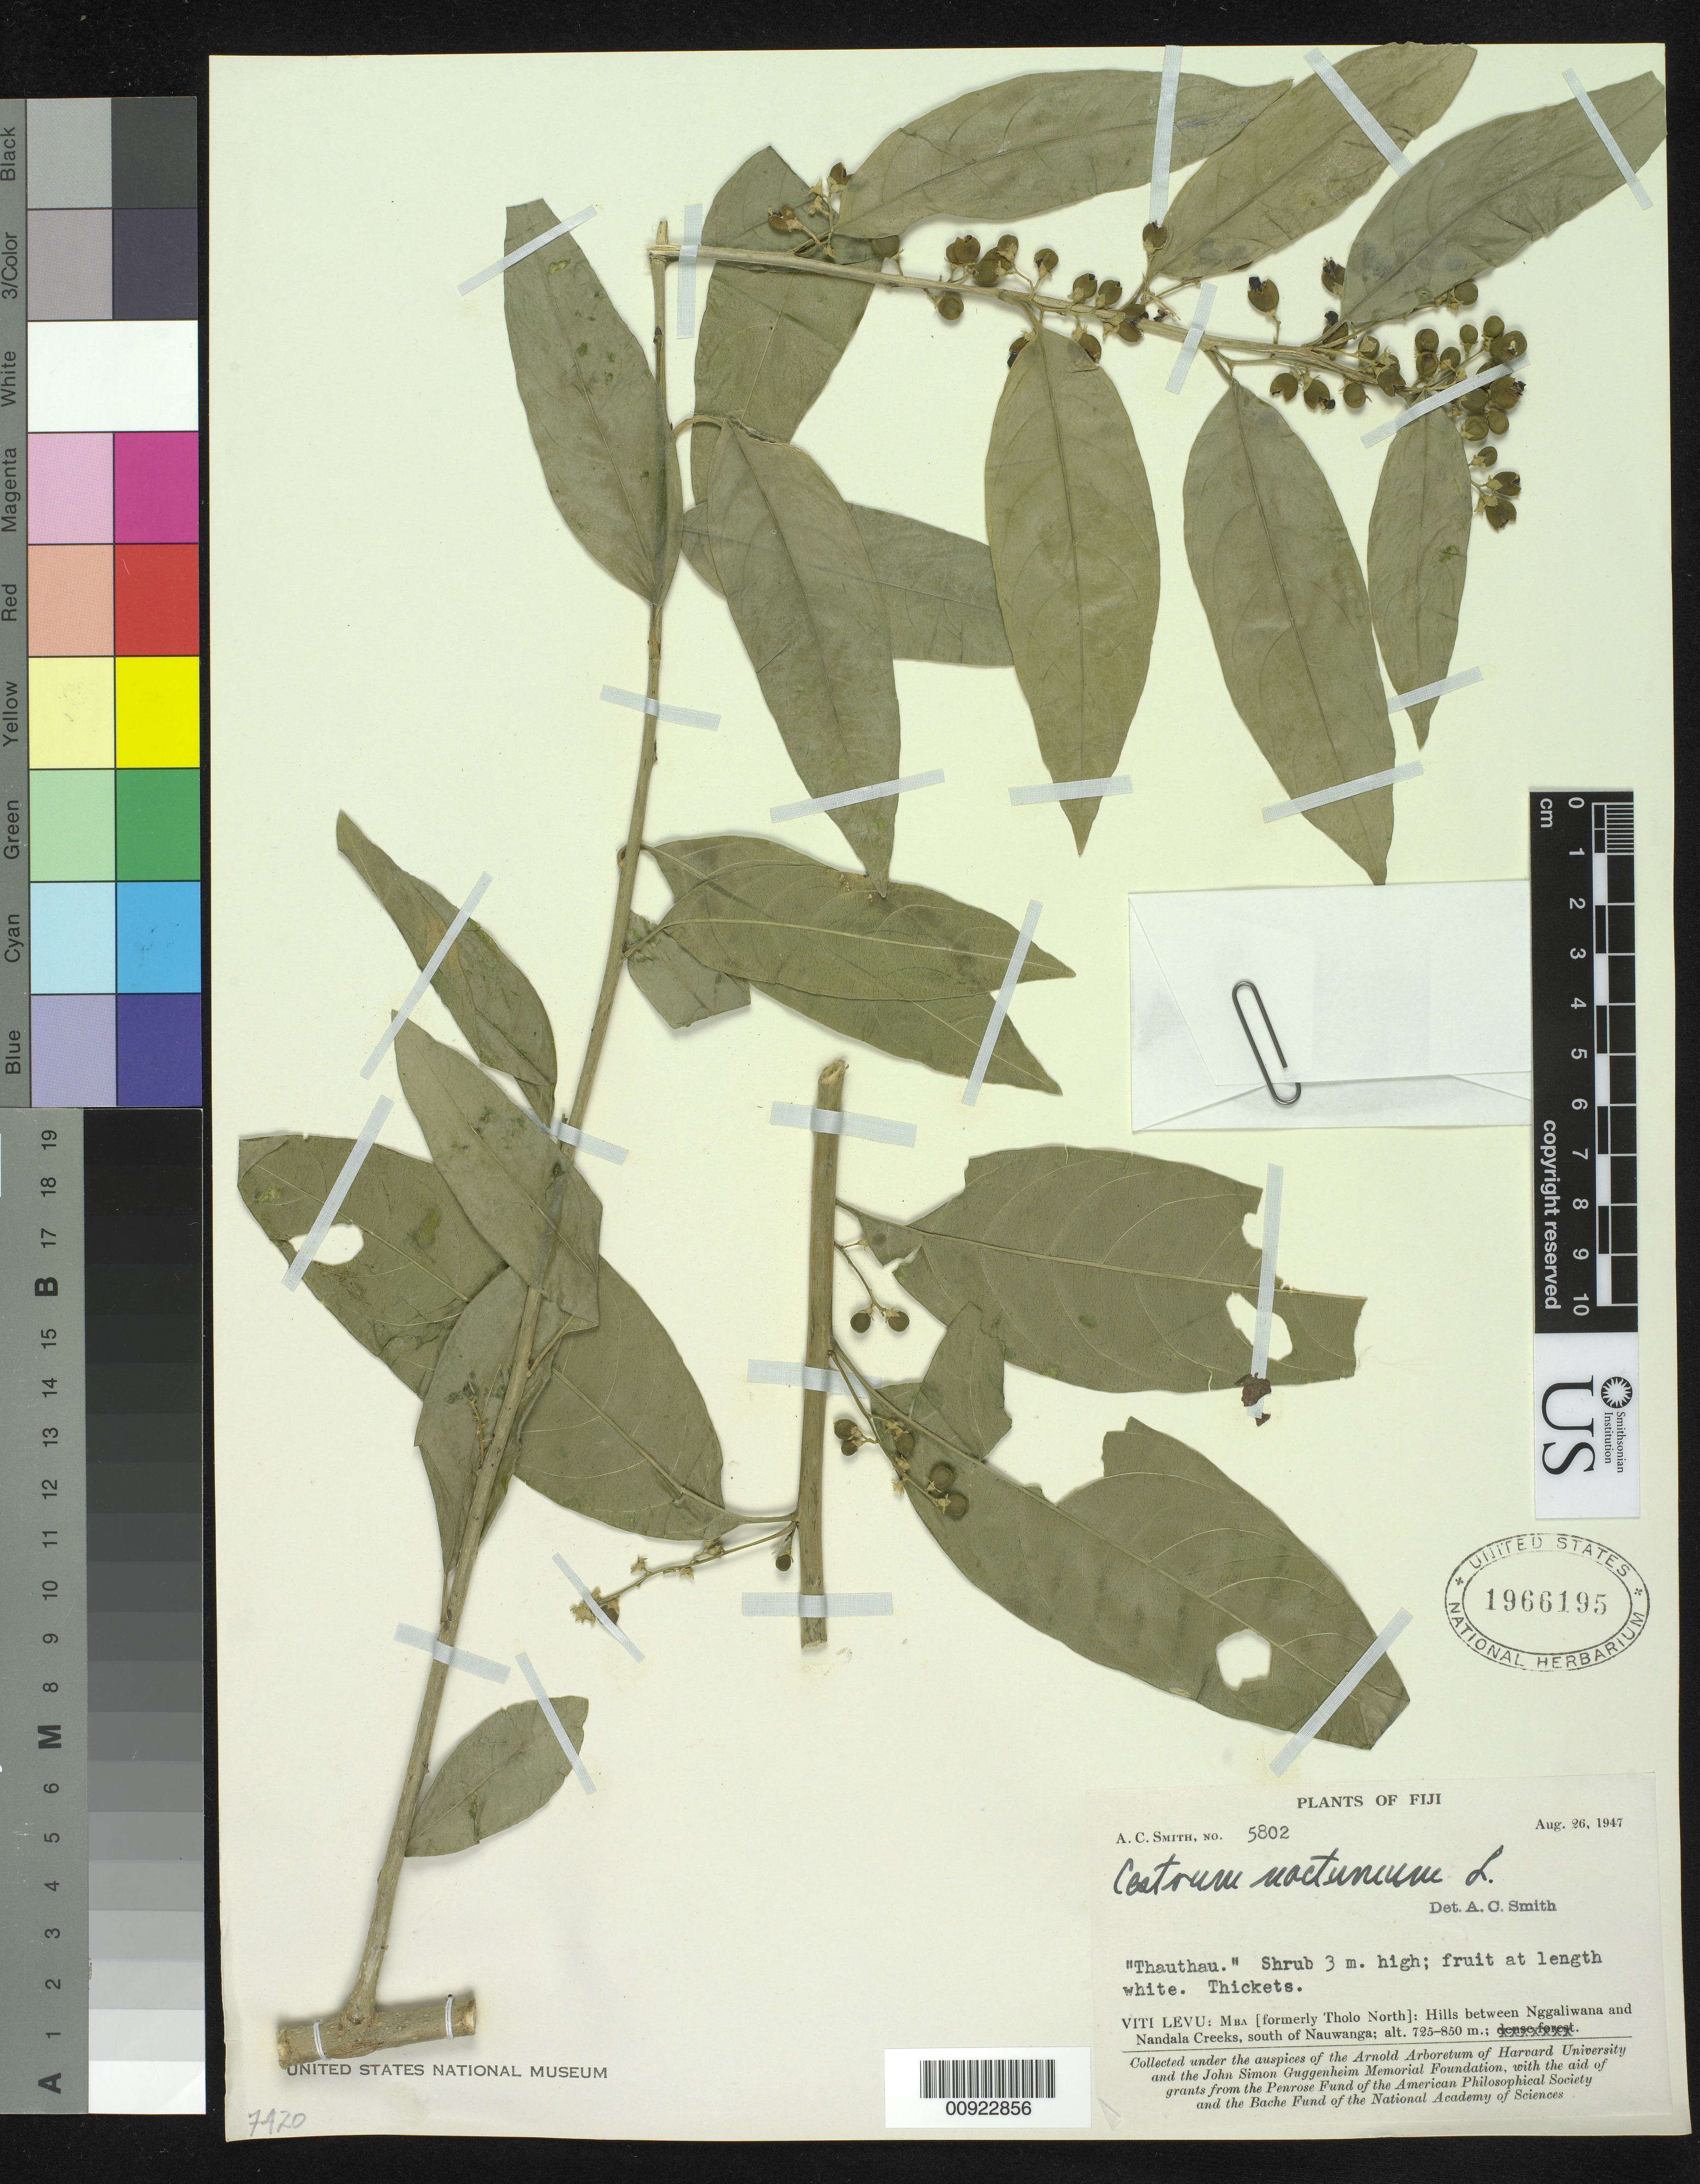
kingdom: Plantae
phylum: Tracheophyta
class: Magnoliopsida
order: Solanales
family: Solanaceae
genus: Cestrum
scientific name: Cestrum nocturnum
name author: L.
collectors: C. A. Smith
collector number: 5802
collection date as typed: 26 Aug 1947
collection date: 1947-08-26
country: Fiji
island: Viti Levu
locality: Mba [formerly Tholo North]: Hills between Nggaliwana and Nandala Creeks, south of Nauwanga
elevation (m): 725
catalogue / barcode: US 1966195